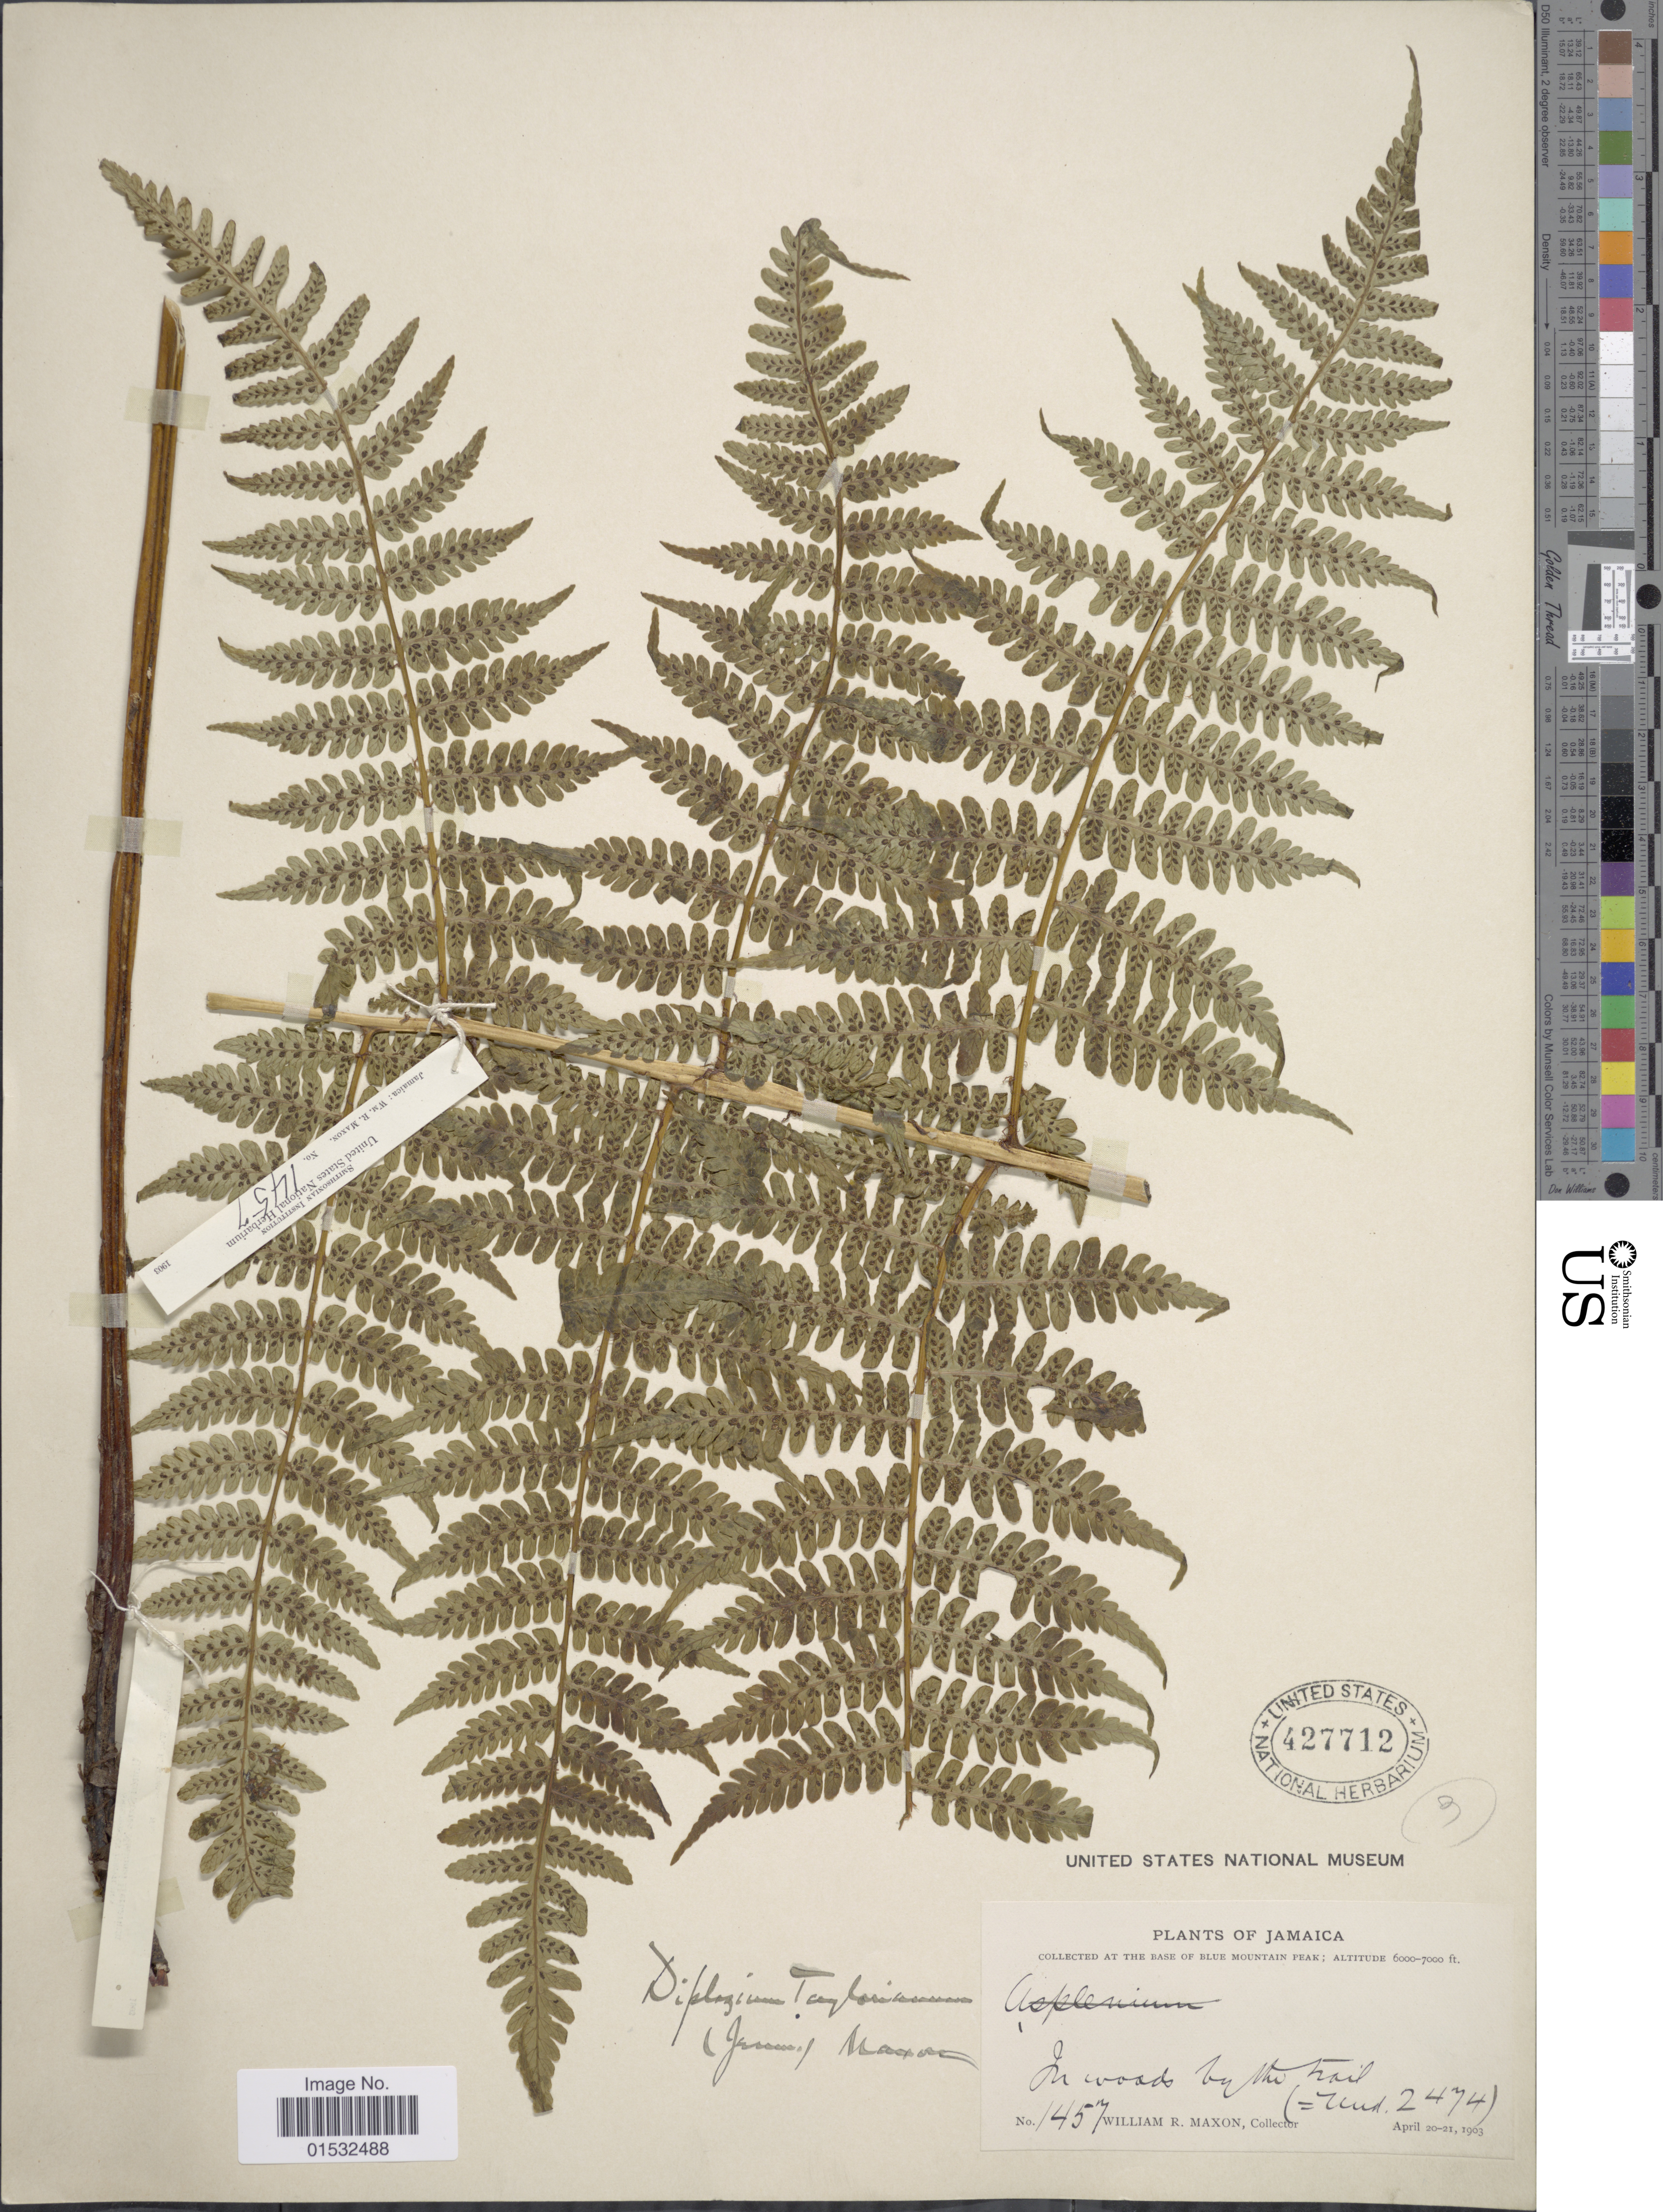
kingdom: Plantae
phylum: Tracheophyta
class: Polypodiopsida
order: Polypodiales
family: Athyriaceae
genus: Diplazium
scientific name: Diplazium taylorianum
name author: (Jenman) Maxon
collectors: W. R. Maxon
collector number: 1457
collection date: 1903-04-20/1903-04-21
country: Jamaica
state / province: Saint Thomas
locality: Summit of Blue Mountain Peak. In wood by the trail.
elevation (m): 1829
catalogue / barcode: US 427712